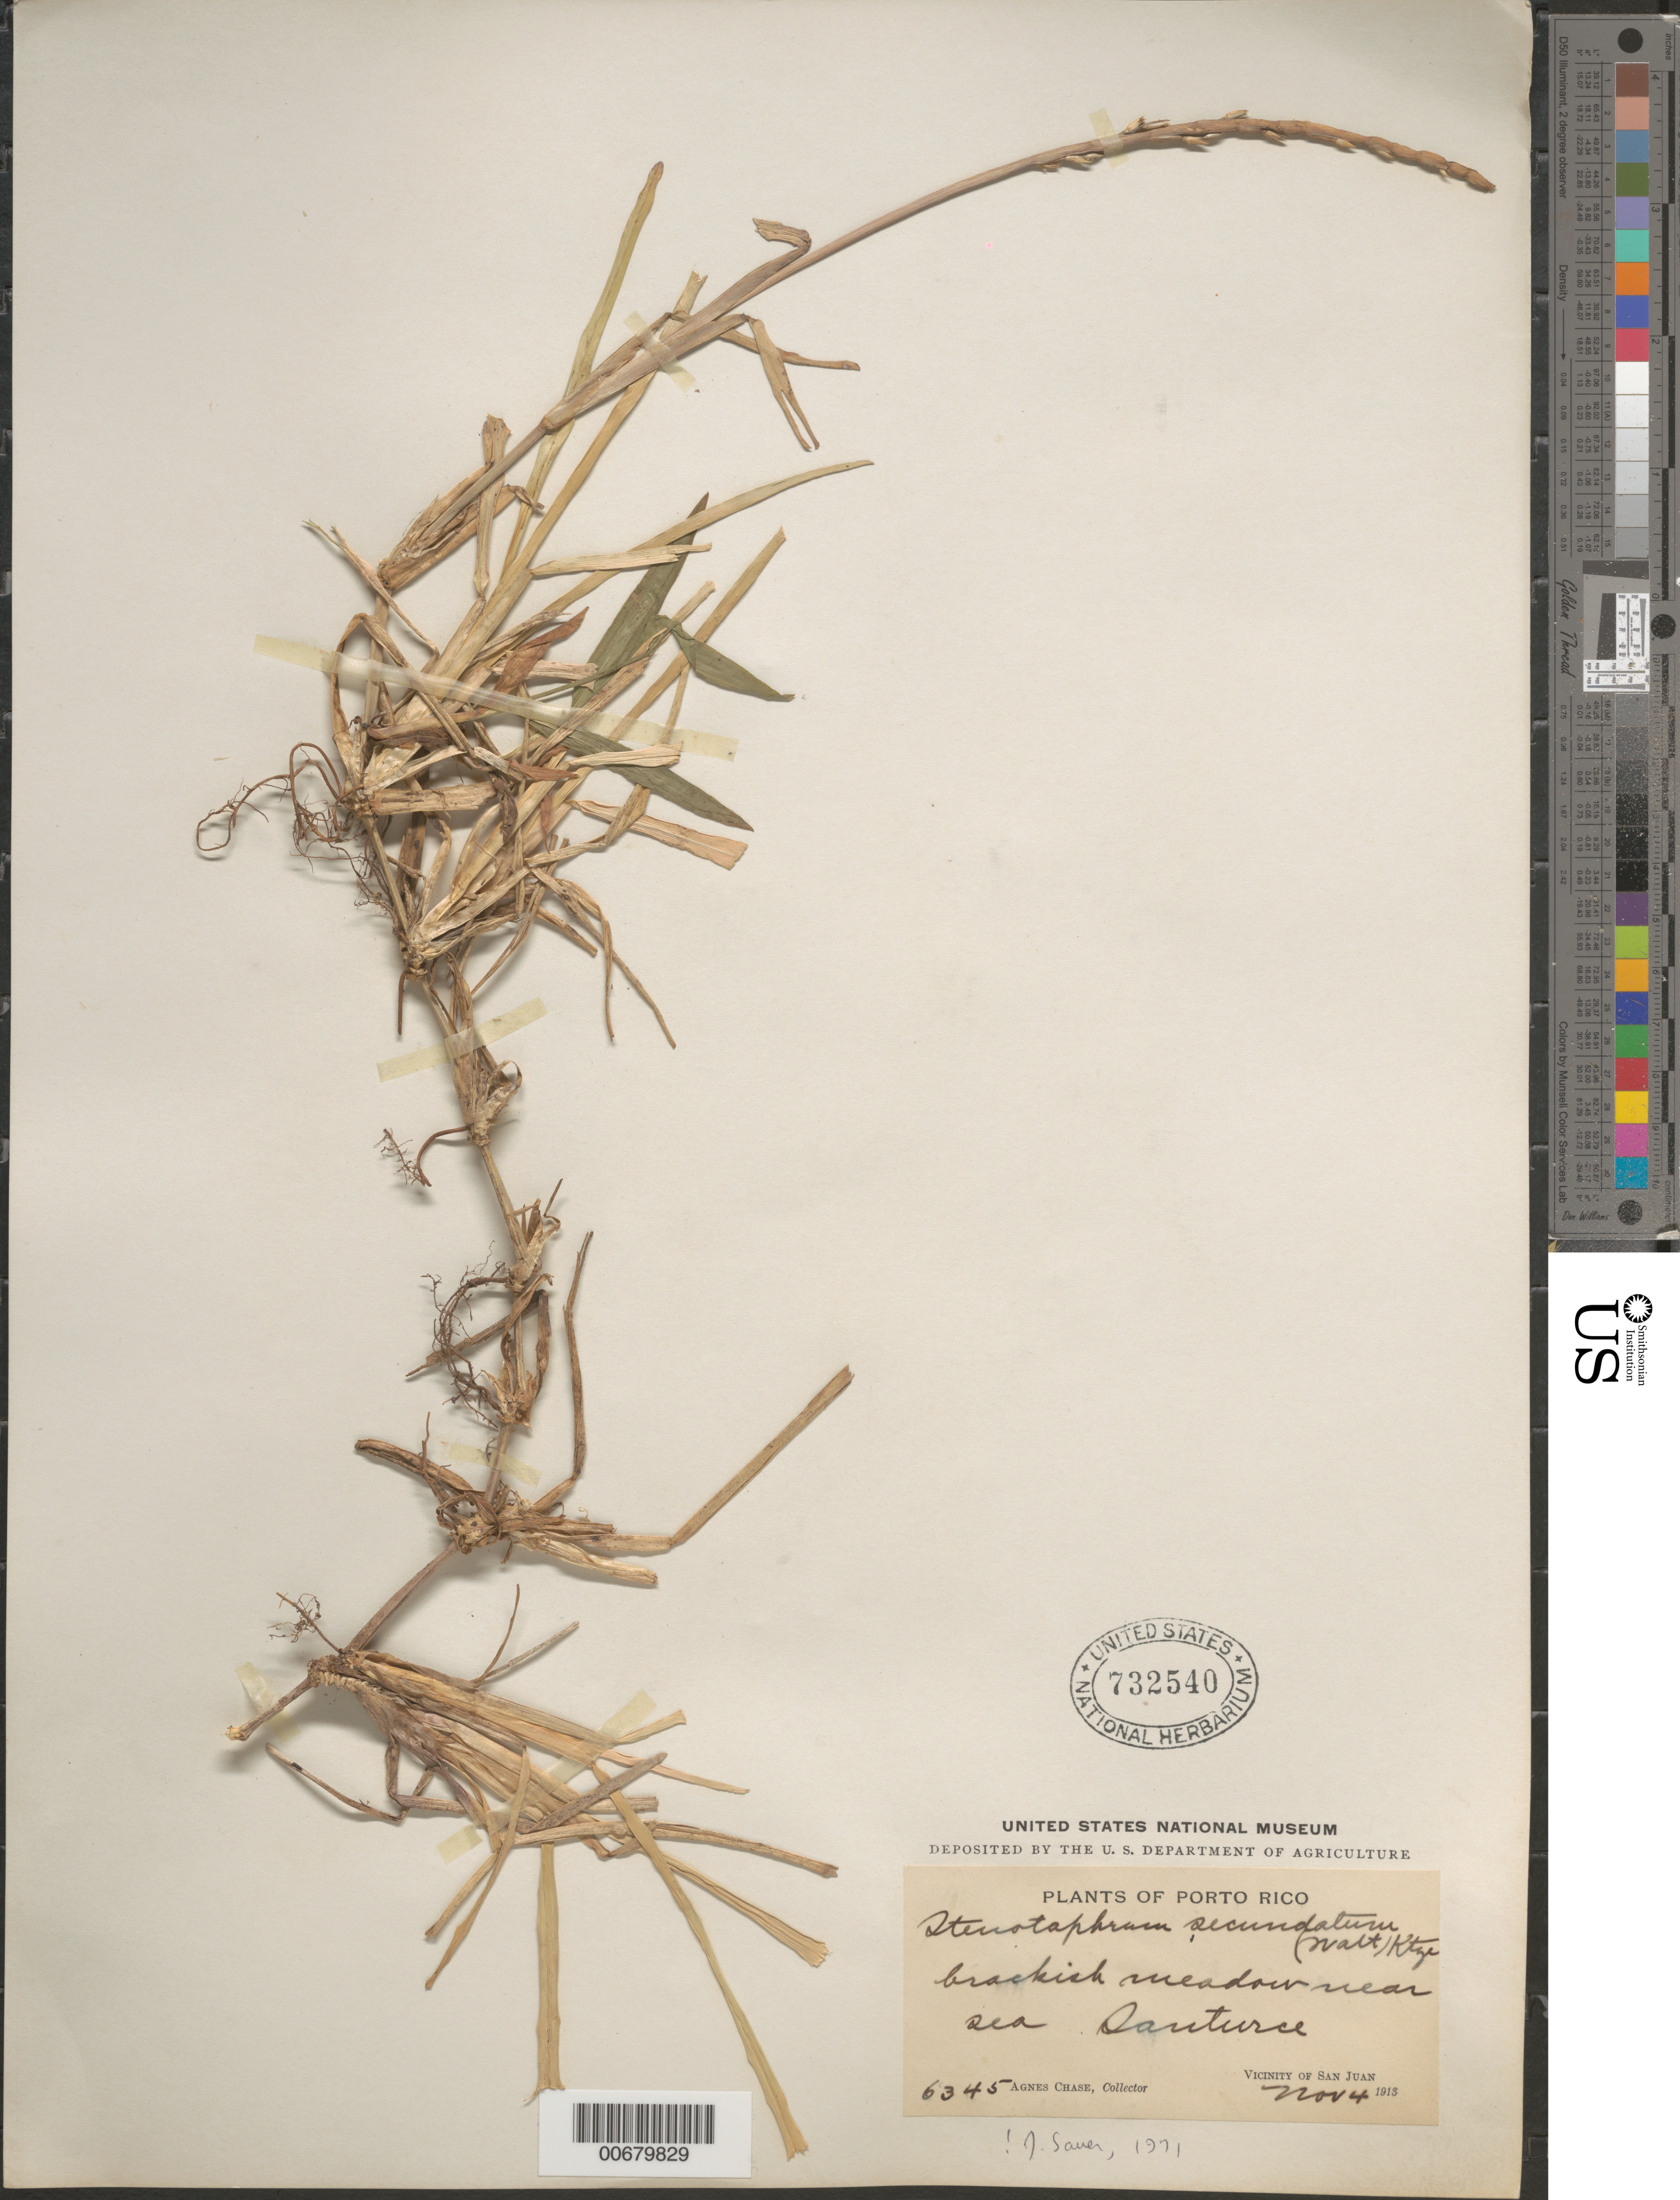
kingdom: Plantae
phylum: Tracheophyta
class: Liliopsida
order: Poales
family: Poaceae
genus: Stenotaphrum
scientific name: Stenotaphrum secundatum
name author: (Walter) Kuntze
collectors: A. Chase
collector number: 6345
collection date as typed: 04 Nov 1913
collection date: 1913-11-04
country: Puerto Rico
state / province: San Juan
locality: Santurce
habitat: Brackish meadow near sea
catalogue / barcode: US 732540